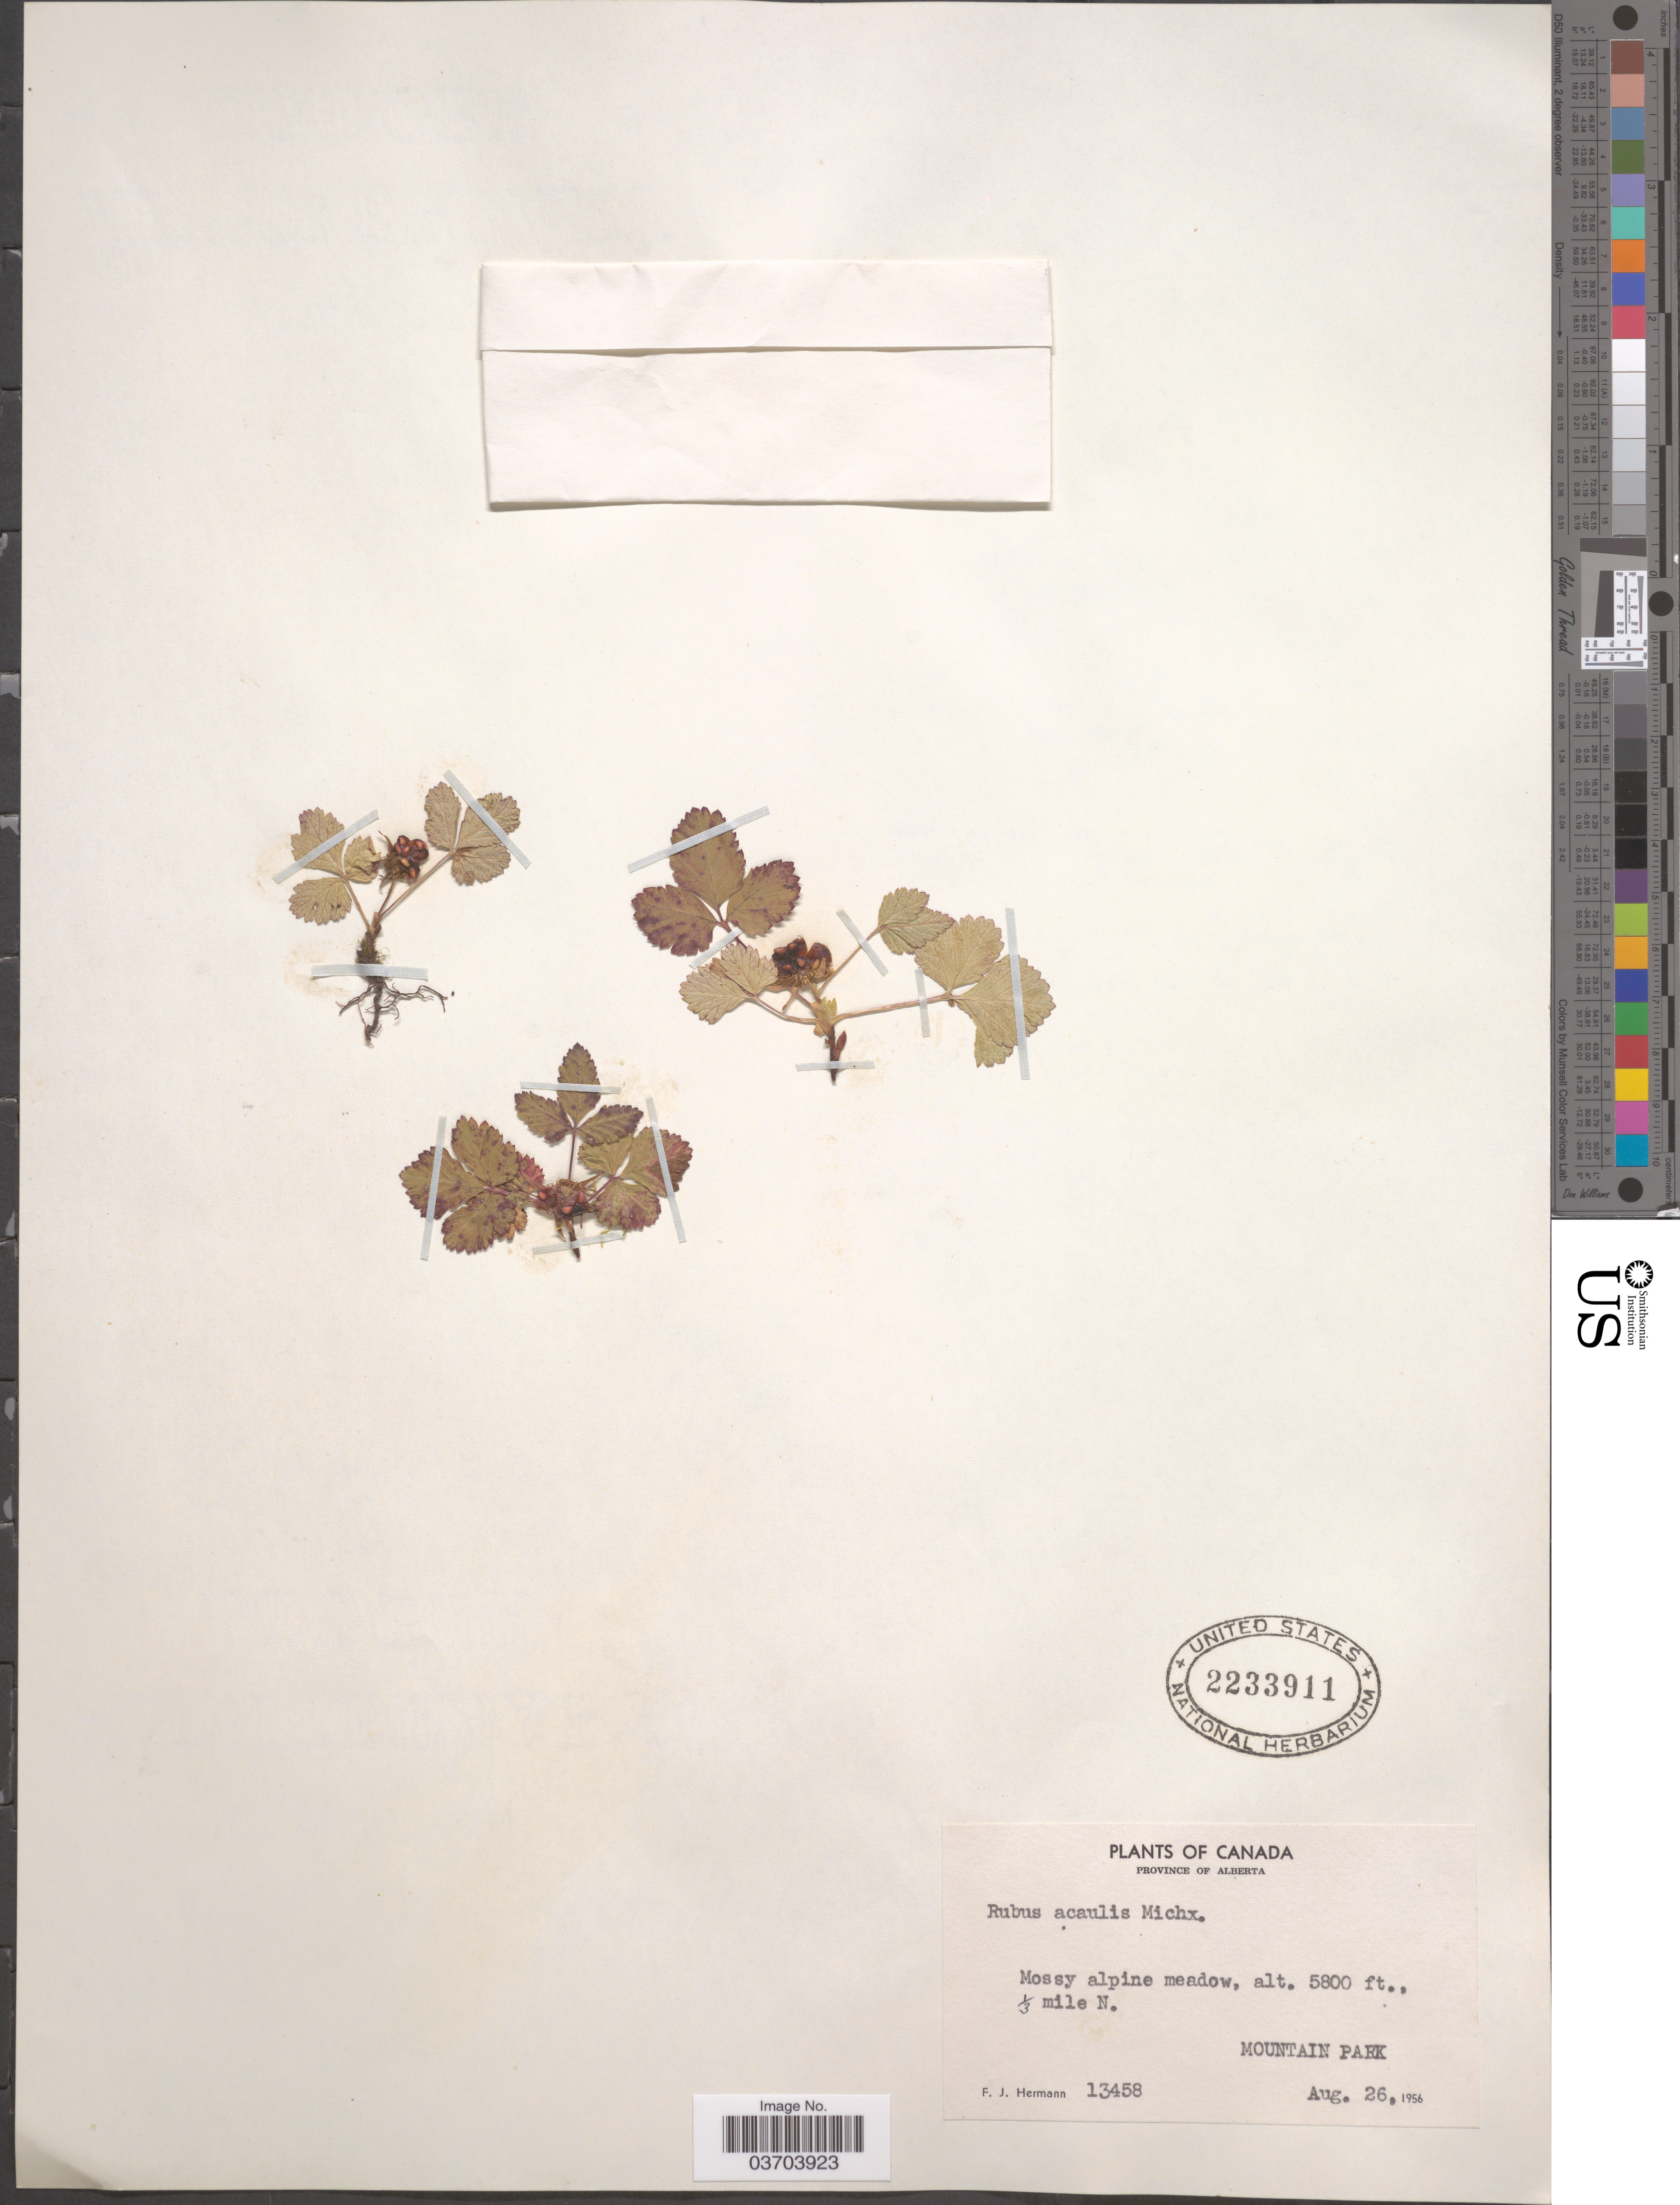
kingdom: Plantae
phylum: Tracheophyta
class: Magnoliopsida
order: Rosales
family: Rosaceae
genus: Rubus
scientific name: Rubus acaulis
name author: Michx.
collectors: F. J. Hermann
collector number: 13458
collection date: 1956-08-26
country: Canada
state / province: Alberta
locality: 1/3 mile N. Mountain Park.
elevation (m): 1768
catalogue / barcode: US 2233911